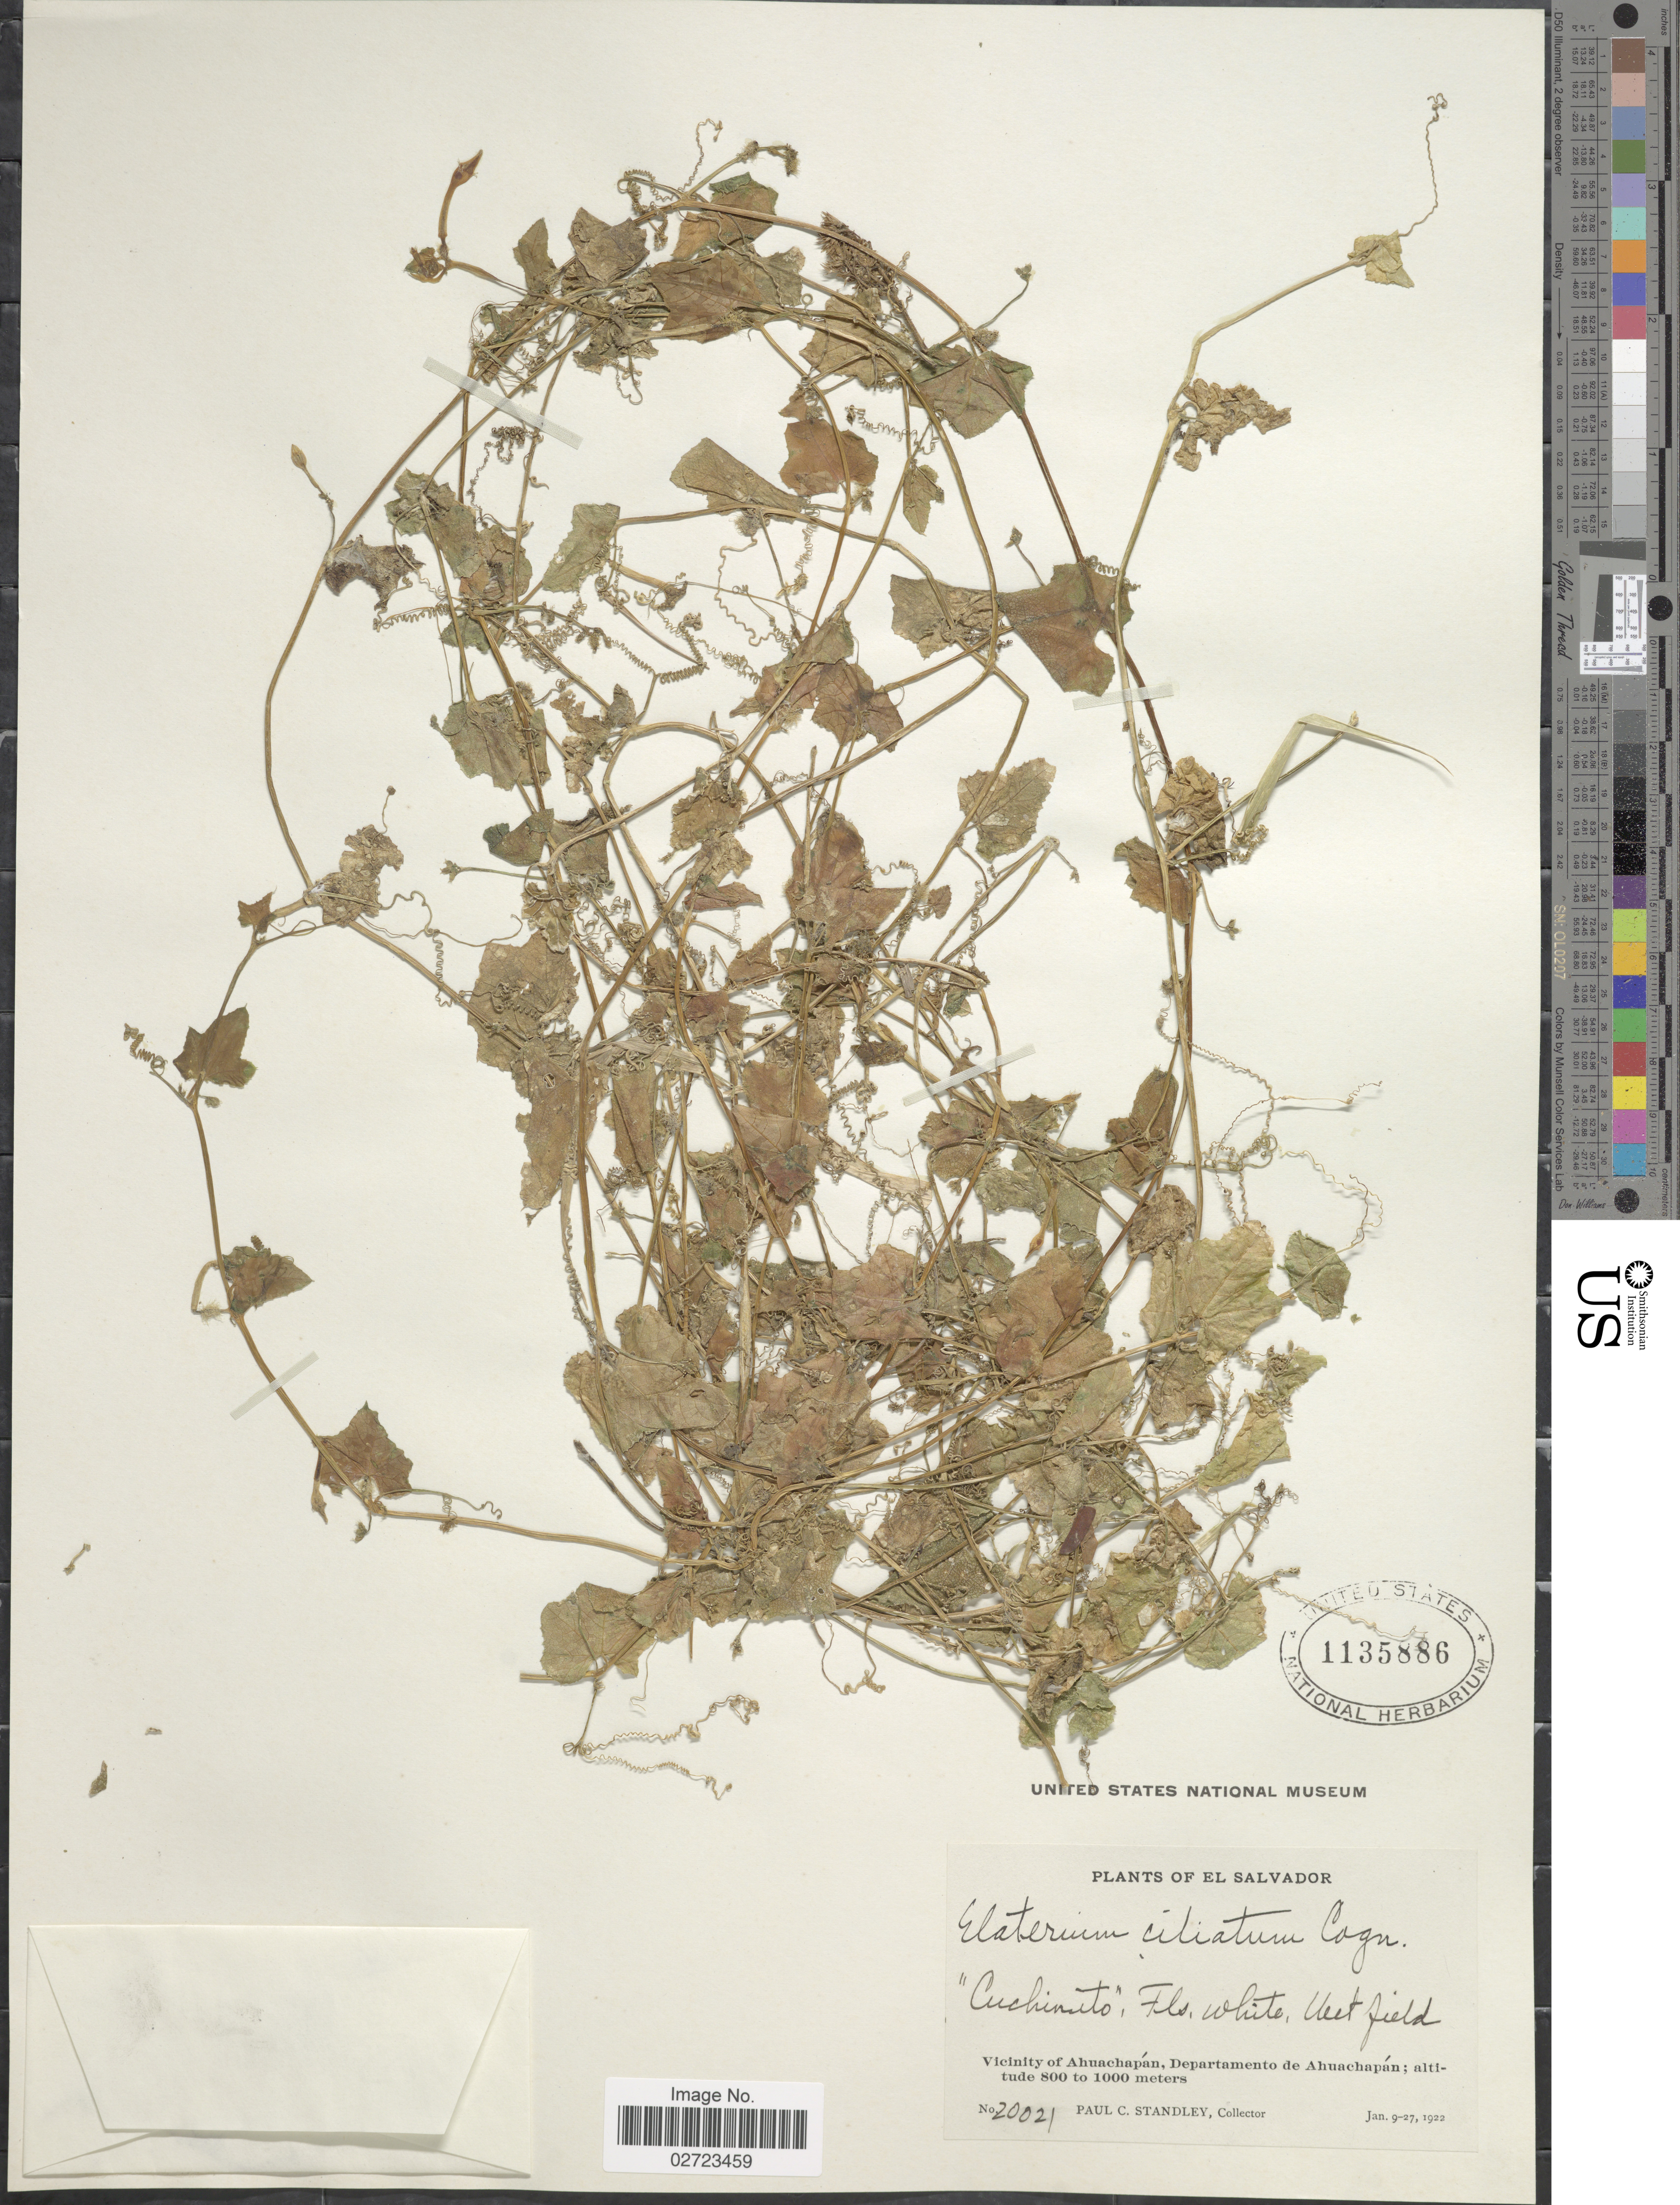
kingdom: Plantae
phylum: Tracheophyta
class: Magnoliopsida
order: Cucurbitales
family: Cucurbitaceae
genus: Cyclanthera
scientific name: Cyclanthera carthagenensis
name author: (Jacq.) H. Schaef. & S.S. Renner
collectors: P. C. Standley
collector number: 20021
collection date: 1922-01-09/1922-01-27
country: El Salvador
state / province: Ahuachapan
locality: Vicinity of Ahuachapan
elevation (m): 800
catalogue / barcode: US 1135886